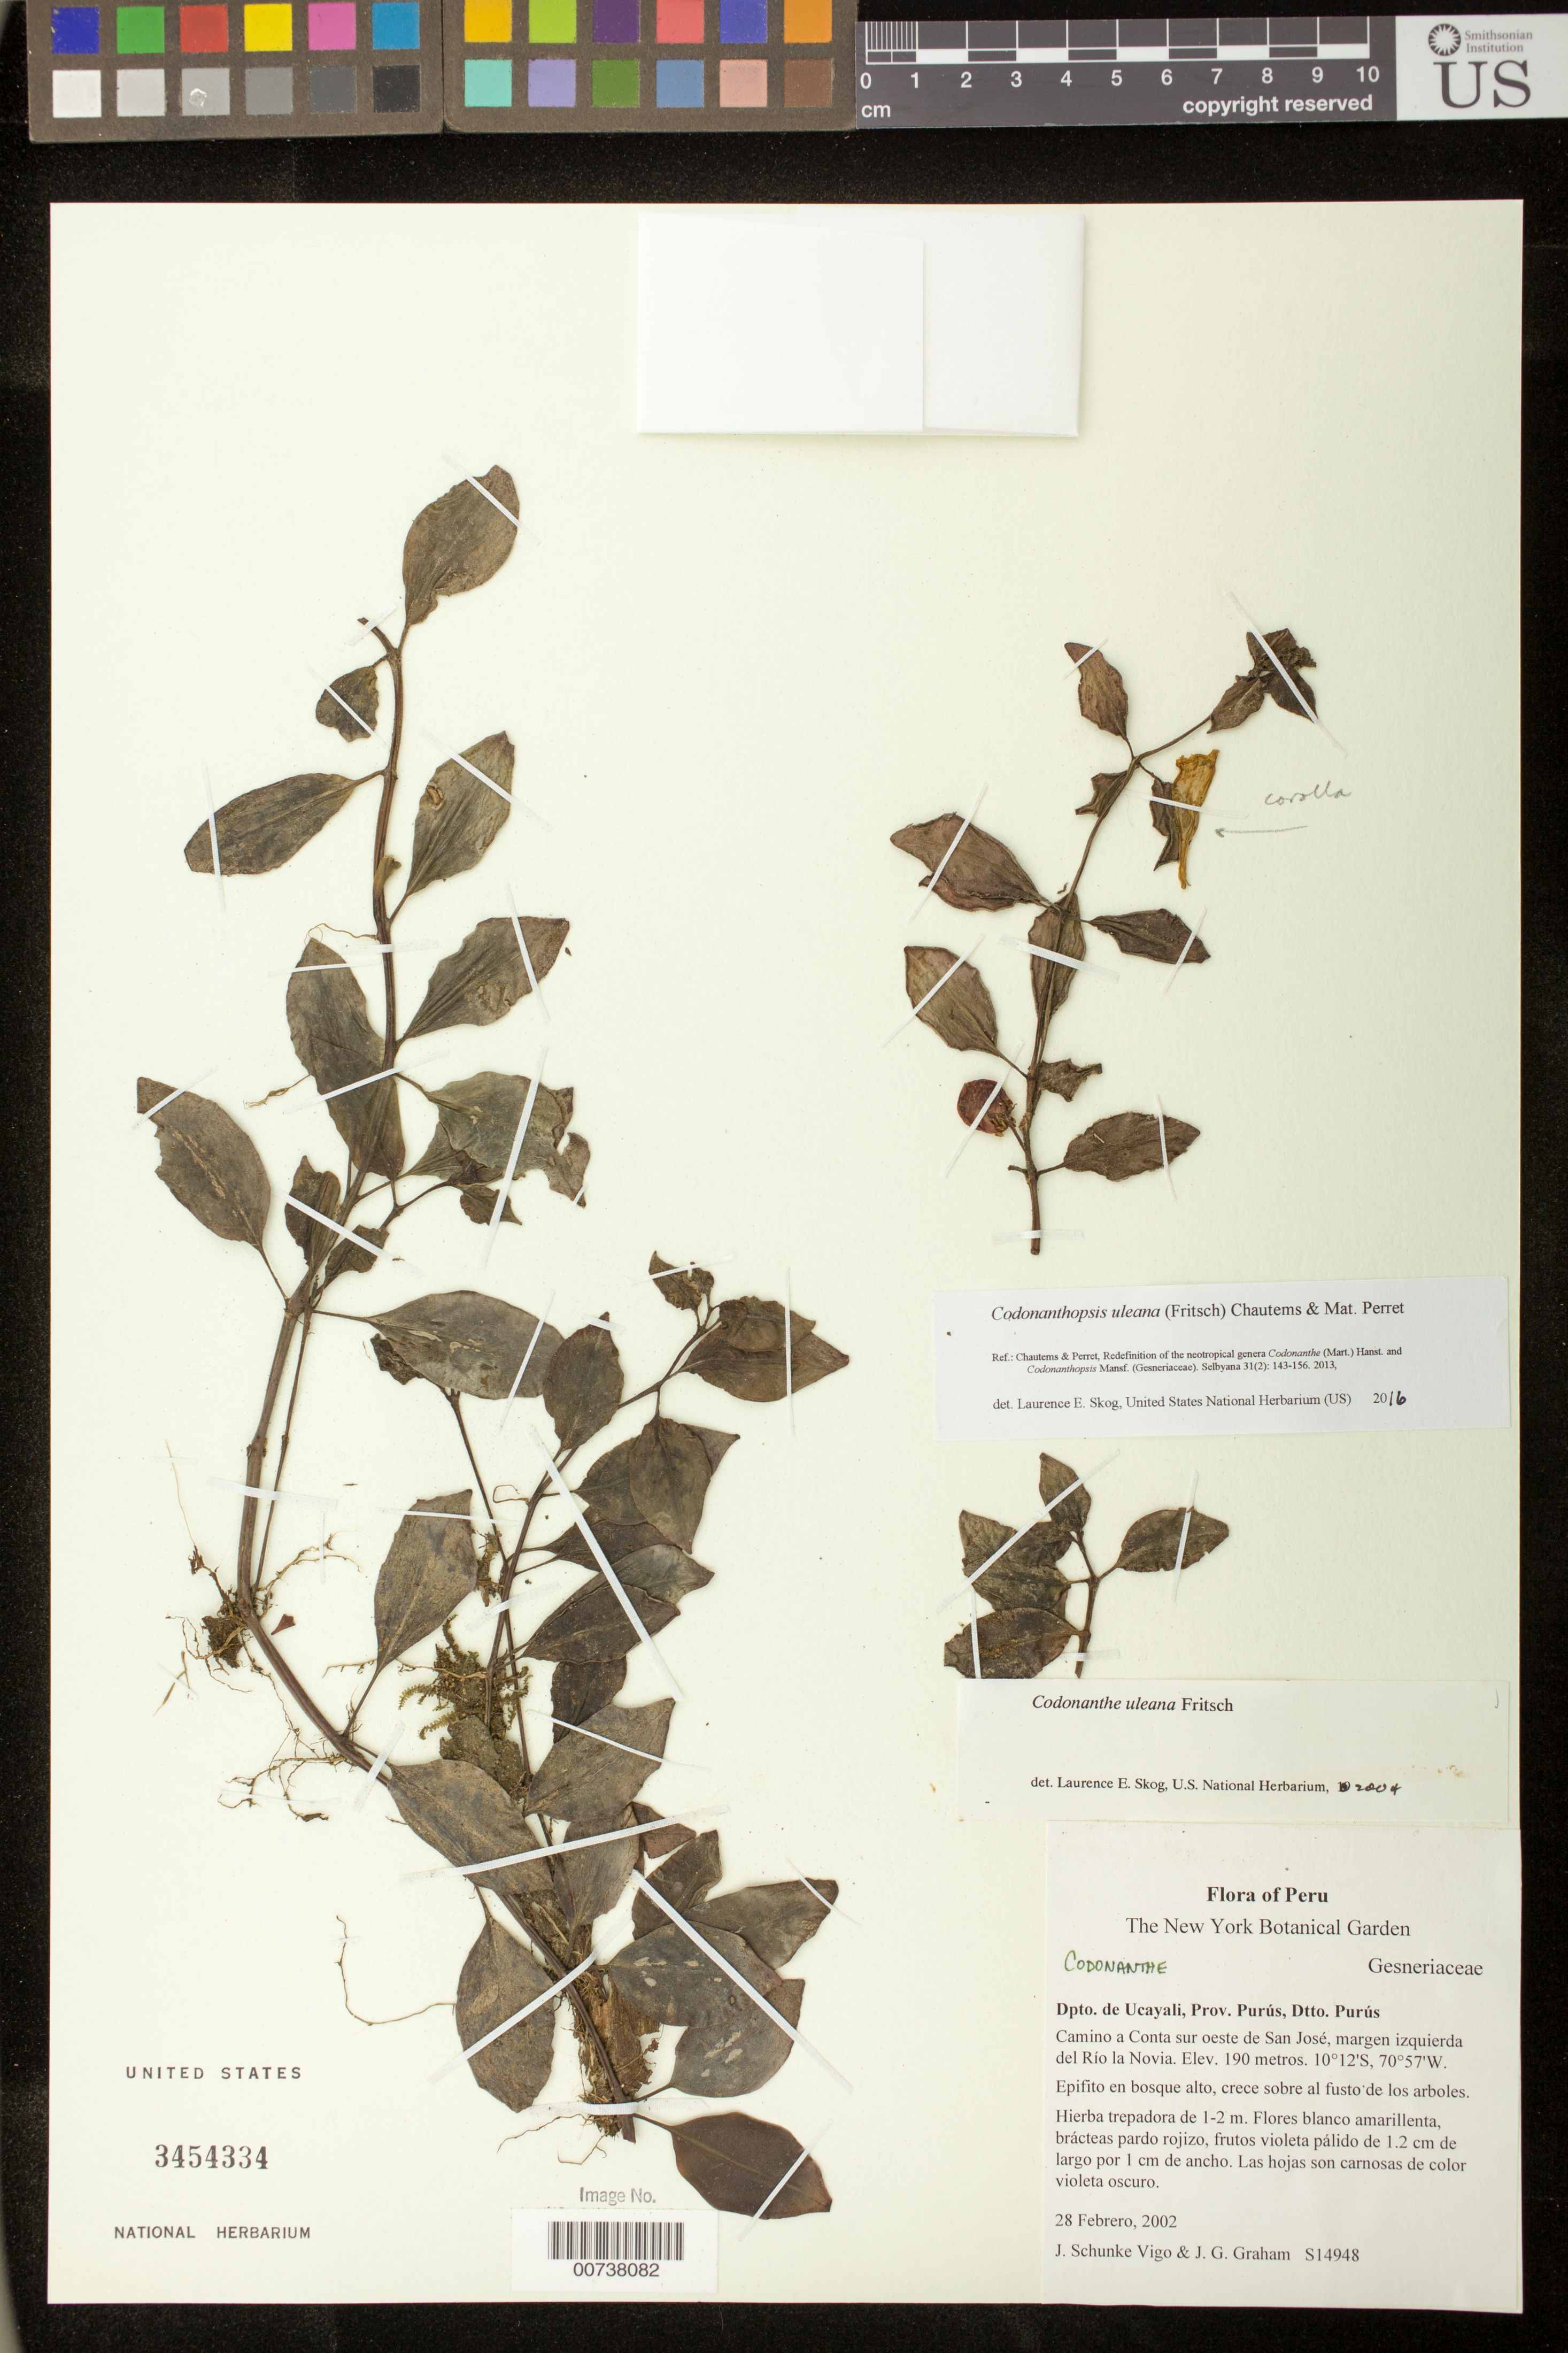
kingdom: Plantae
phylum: Tracheophyta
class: Magnoliopsida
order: Lamiales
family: Gesneriaceae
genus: Codonanthopsis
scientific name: Codonanthopsis uleana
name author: (Fritsch) Chautems & Mat.Perret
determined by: Skog, Laurence E.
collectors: J. Schunke Vigo & J. G. Graham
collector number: S 14948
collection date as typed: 28 Feb 2002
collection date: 2002-02-28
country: Peru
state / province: Ucayali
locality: Prov. Purús, Dtto. Purús, camino a Conta sur oeste de San José, margen izquierda del Río la Novia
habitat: Epifito en bosque alto, crece sobre al fusto de los arboles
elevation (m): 190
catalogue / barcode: US 3454334